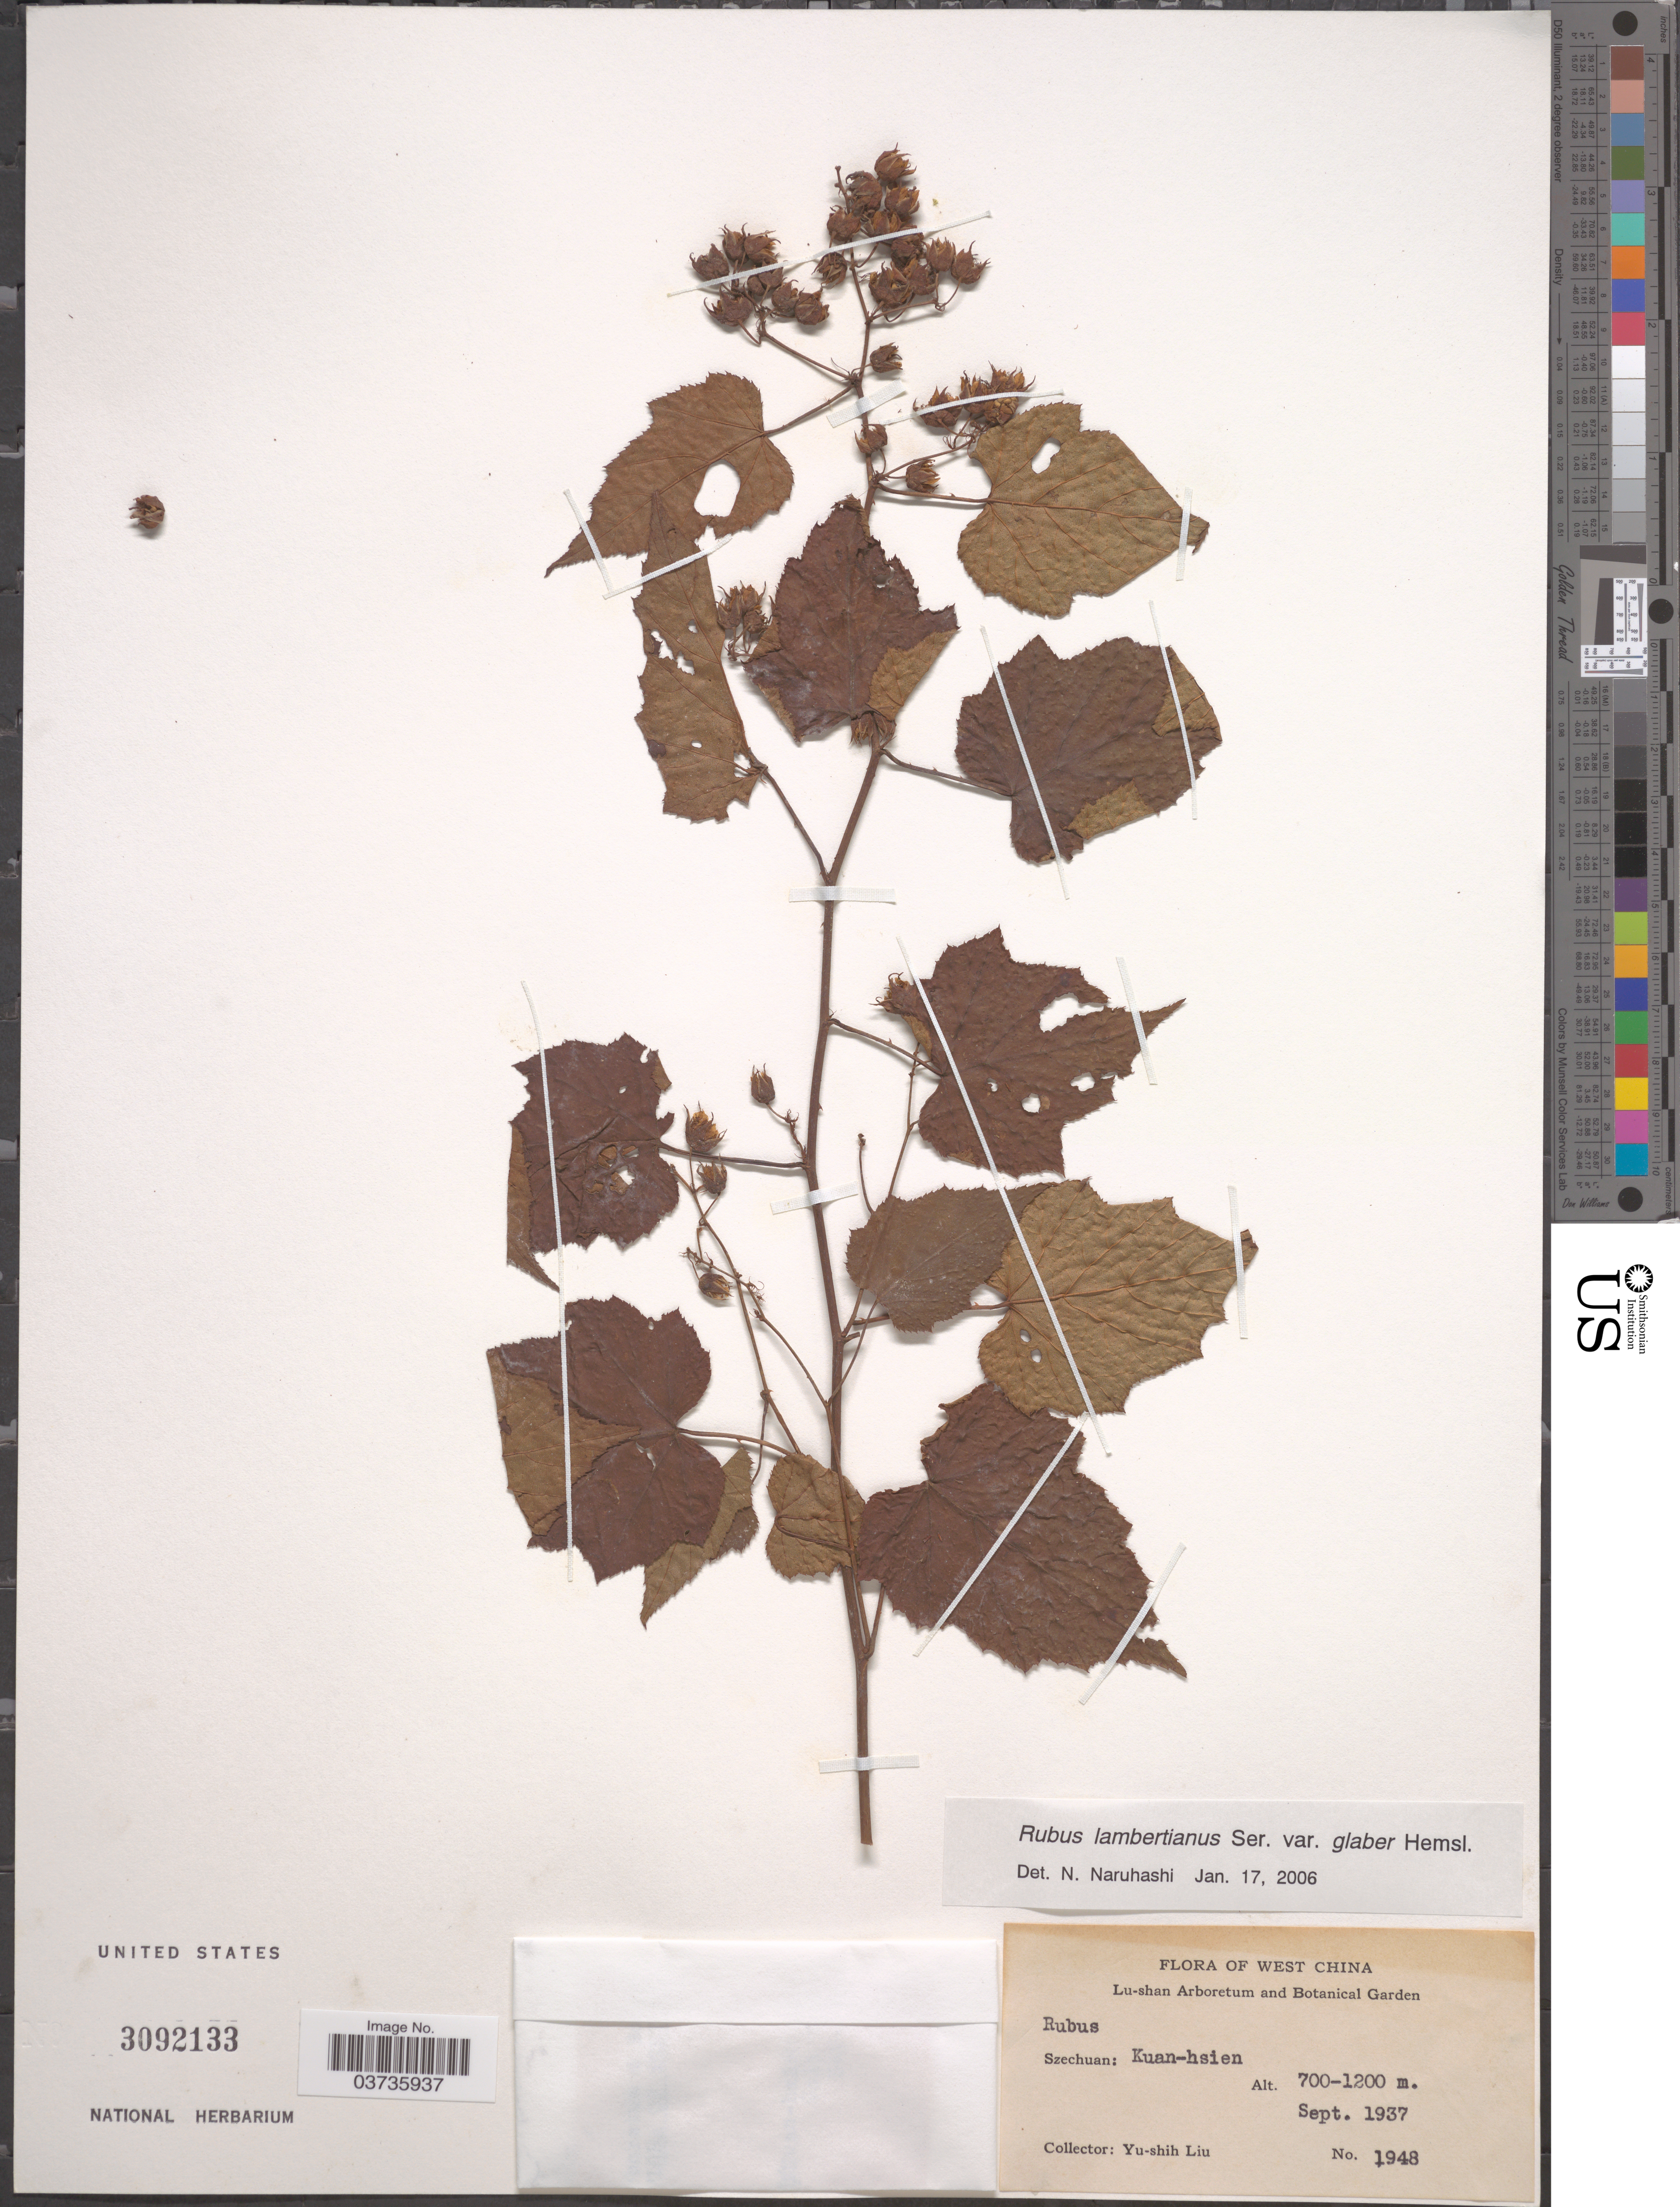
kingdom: Plantae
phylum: Tracheophyta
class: Magnoliopsida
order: Rosales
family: Rosaceae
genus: Rubus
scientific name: Rubus lambertianus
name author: Ser.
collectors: Y.-S. Liu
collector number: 1948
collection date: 1937-09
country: China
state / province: Sichuan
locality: West China. Szechuan: Kuan-hsien.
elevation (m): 700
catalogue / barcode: US 3092133